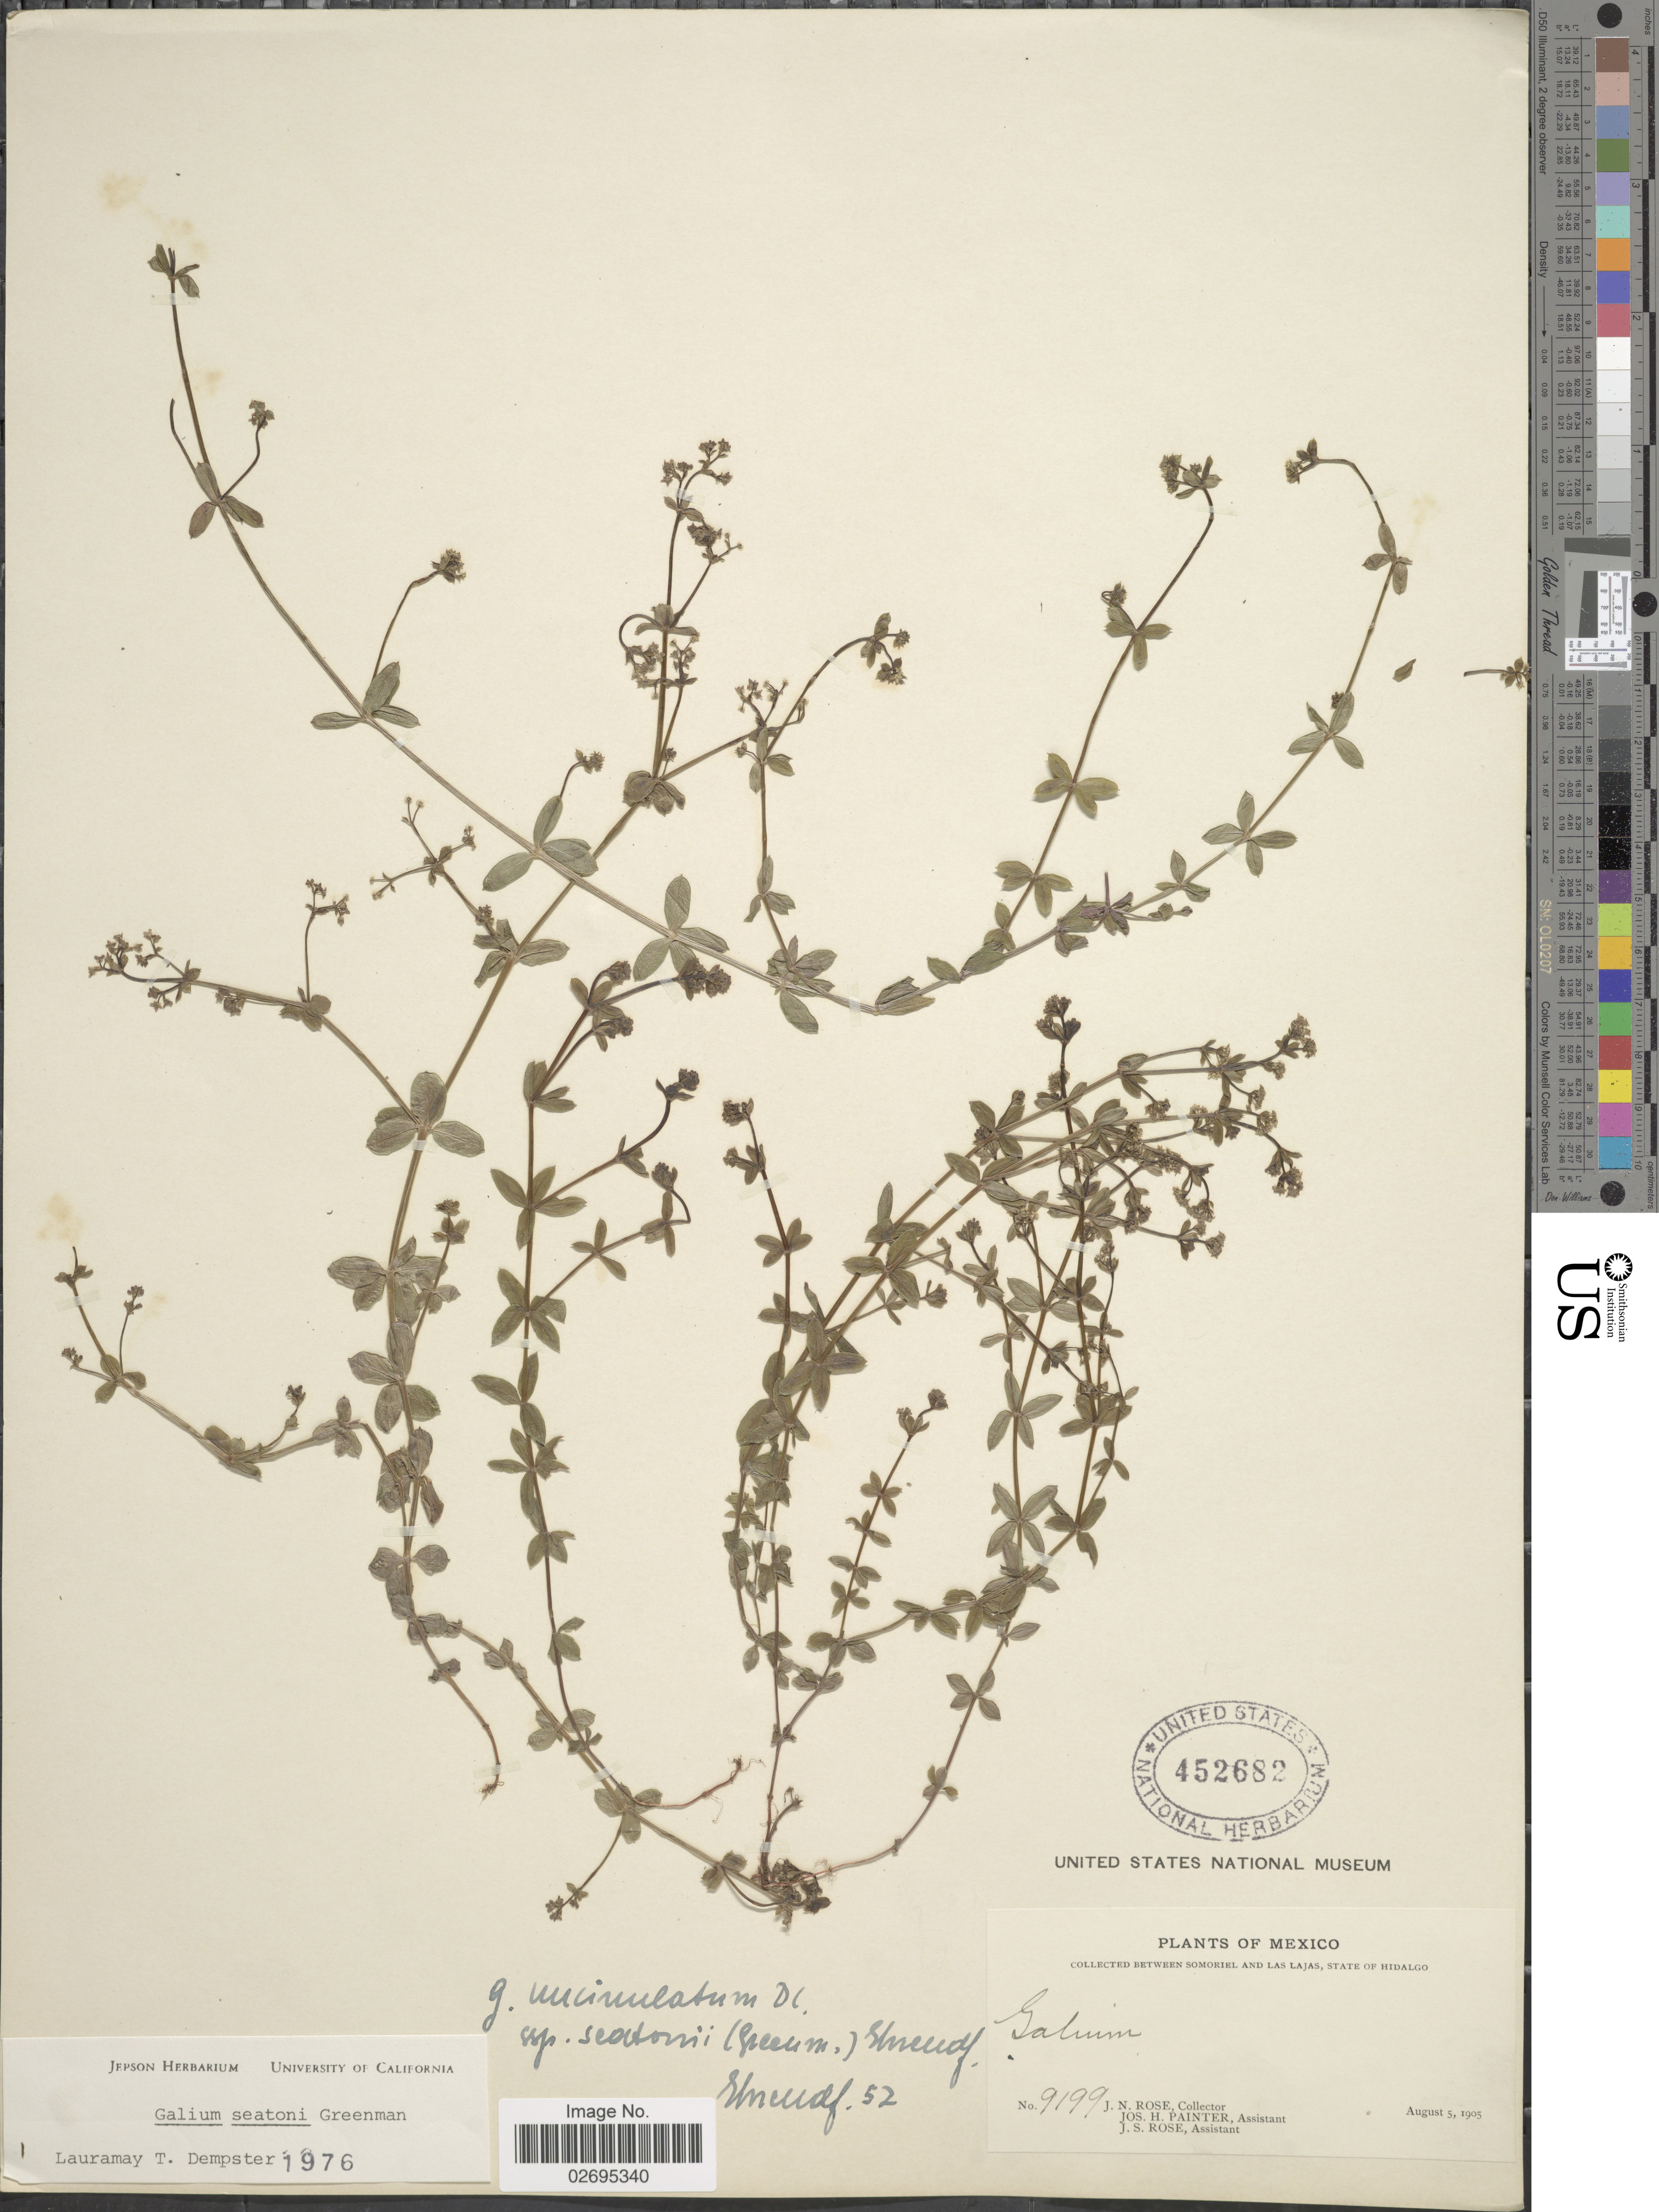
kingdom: Plantae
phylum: Tracheophyta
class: Magnoliopsida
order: Gentianales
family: Rubiaceae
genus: Galium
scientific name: Galium seatonii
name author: Greenm.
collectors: J. N. Rose, J. H. Painter & J. N. Rose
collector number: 9199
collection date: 1905-08-05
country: Mexico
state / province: Hidalgo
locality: Between Somoriel and Las Lajas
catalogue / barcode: US 452682